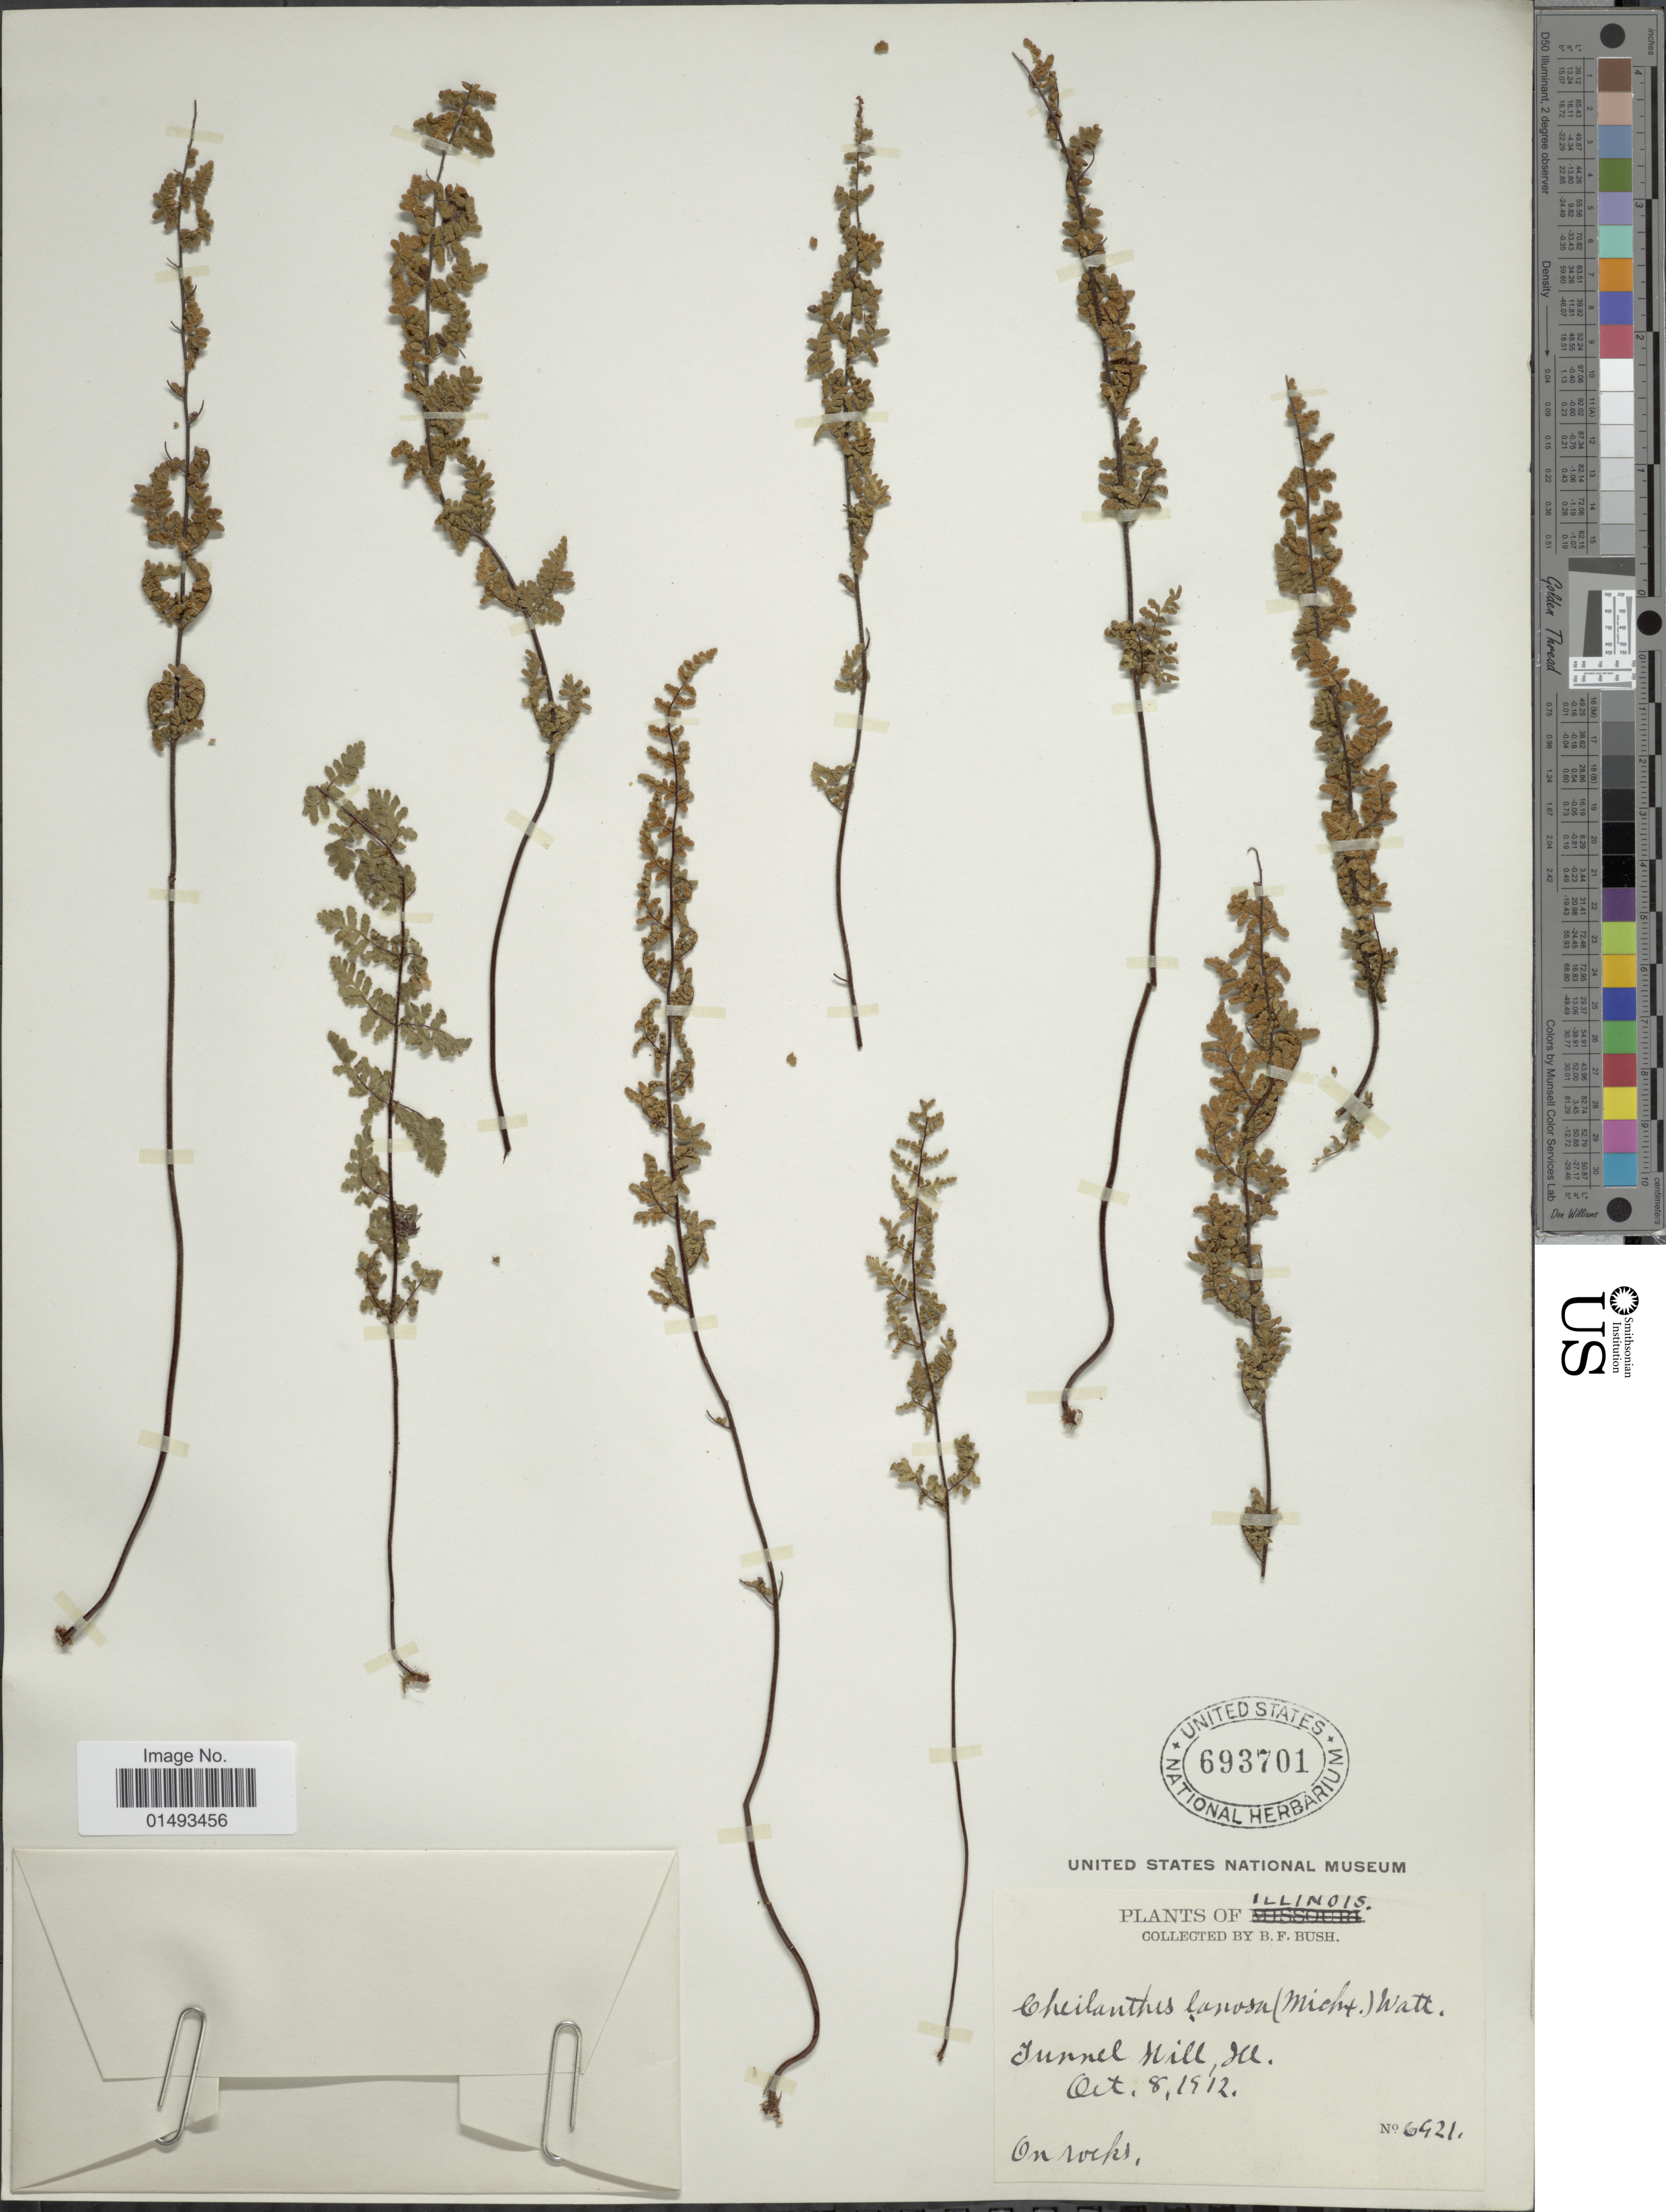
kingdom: Plantae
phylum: Tracheophyta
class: Polypodiopsida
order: Polypodiales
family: Pteridaceae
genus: Myriopteris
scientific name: Myriopteris lanosa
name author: (Michx.) Grusz & Windham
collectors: B. F. Bush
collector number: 6421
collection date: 1912-10-08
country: United States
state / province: Illinois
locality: Tunnel Mill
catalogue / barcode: US 693701